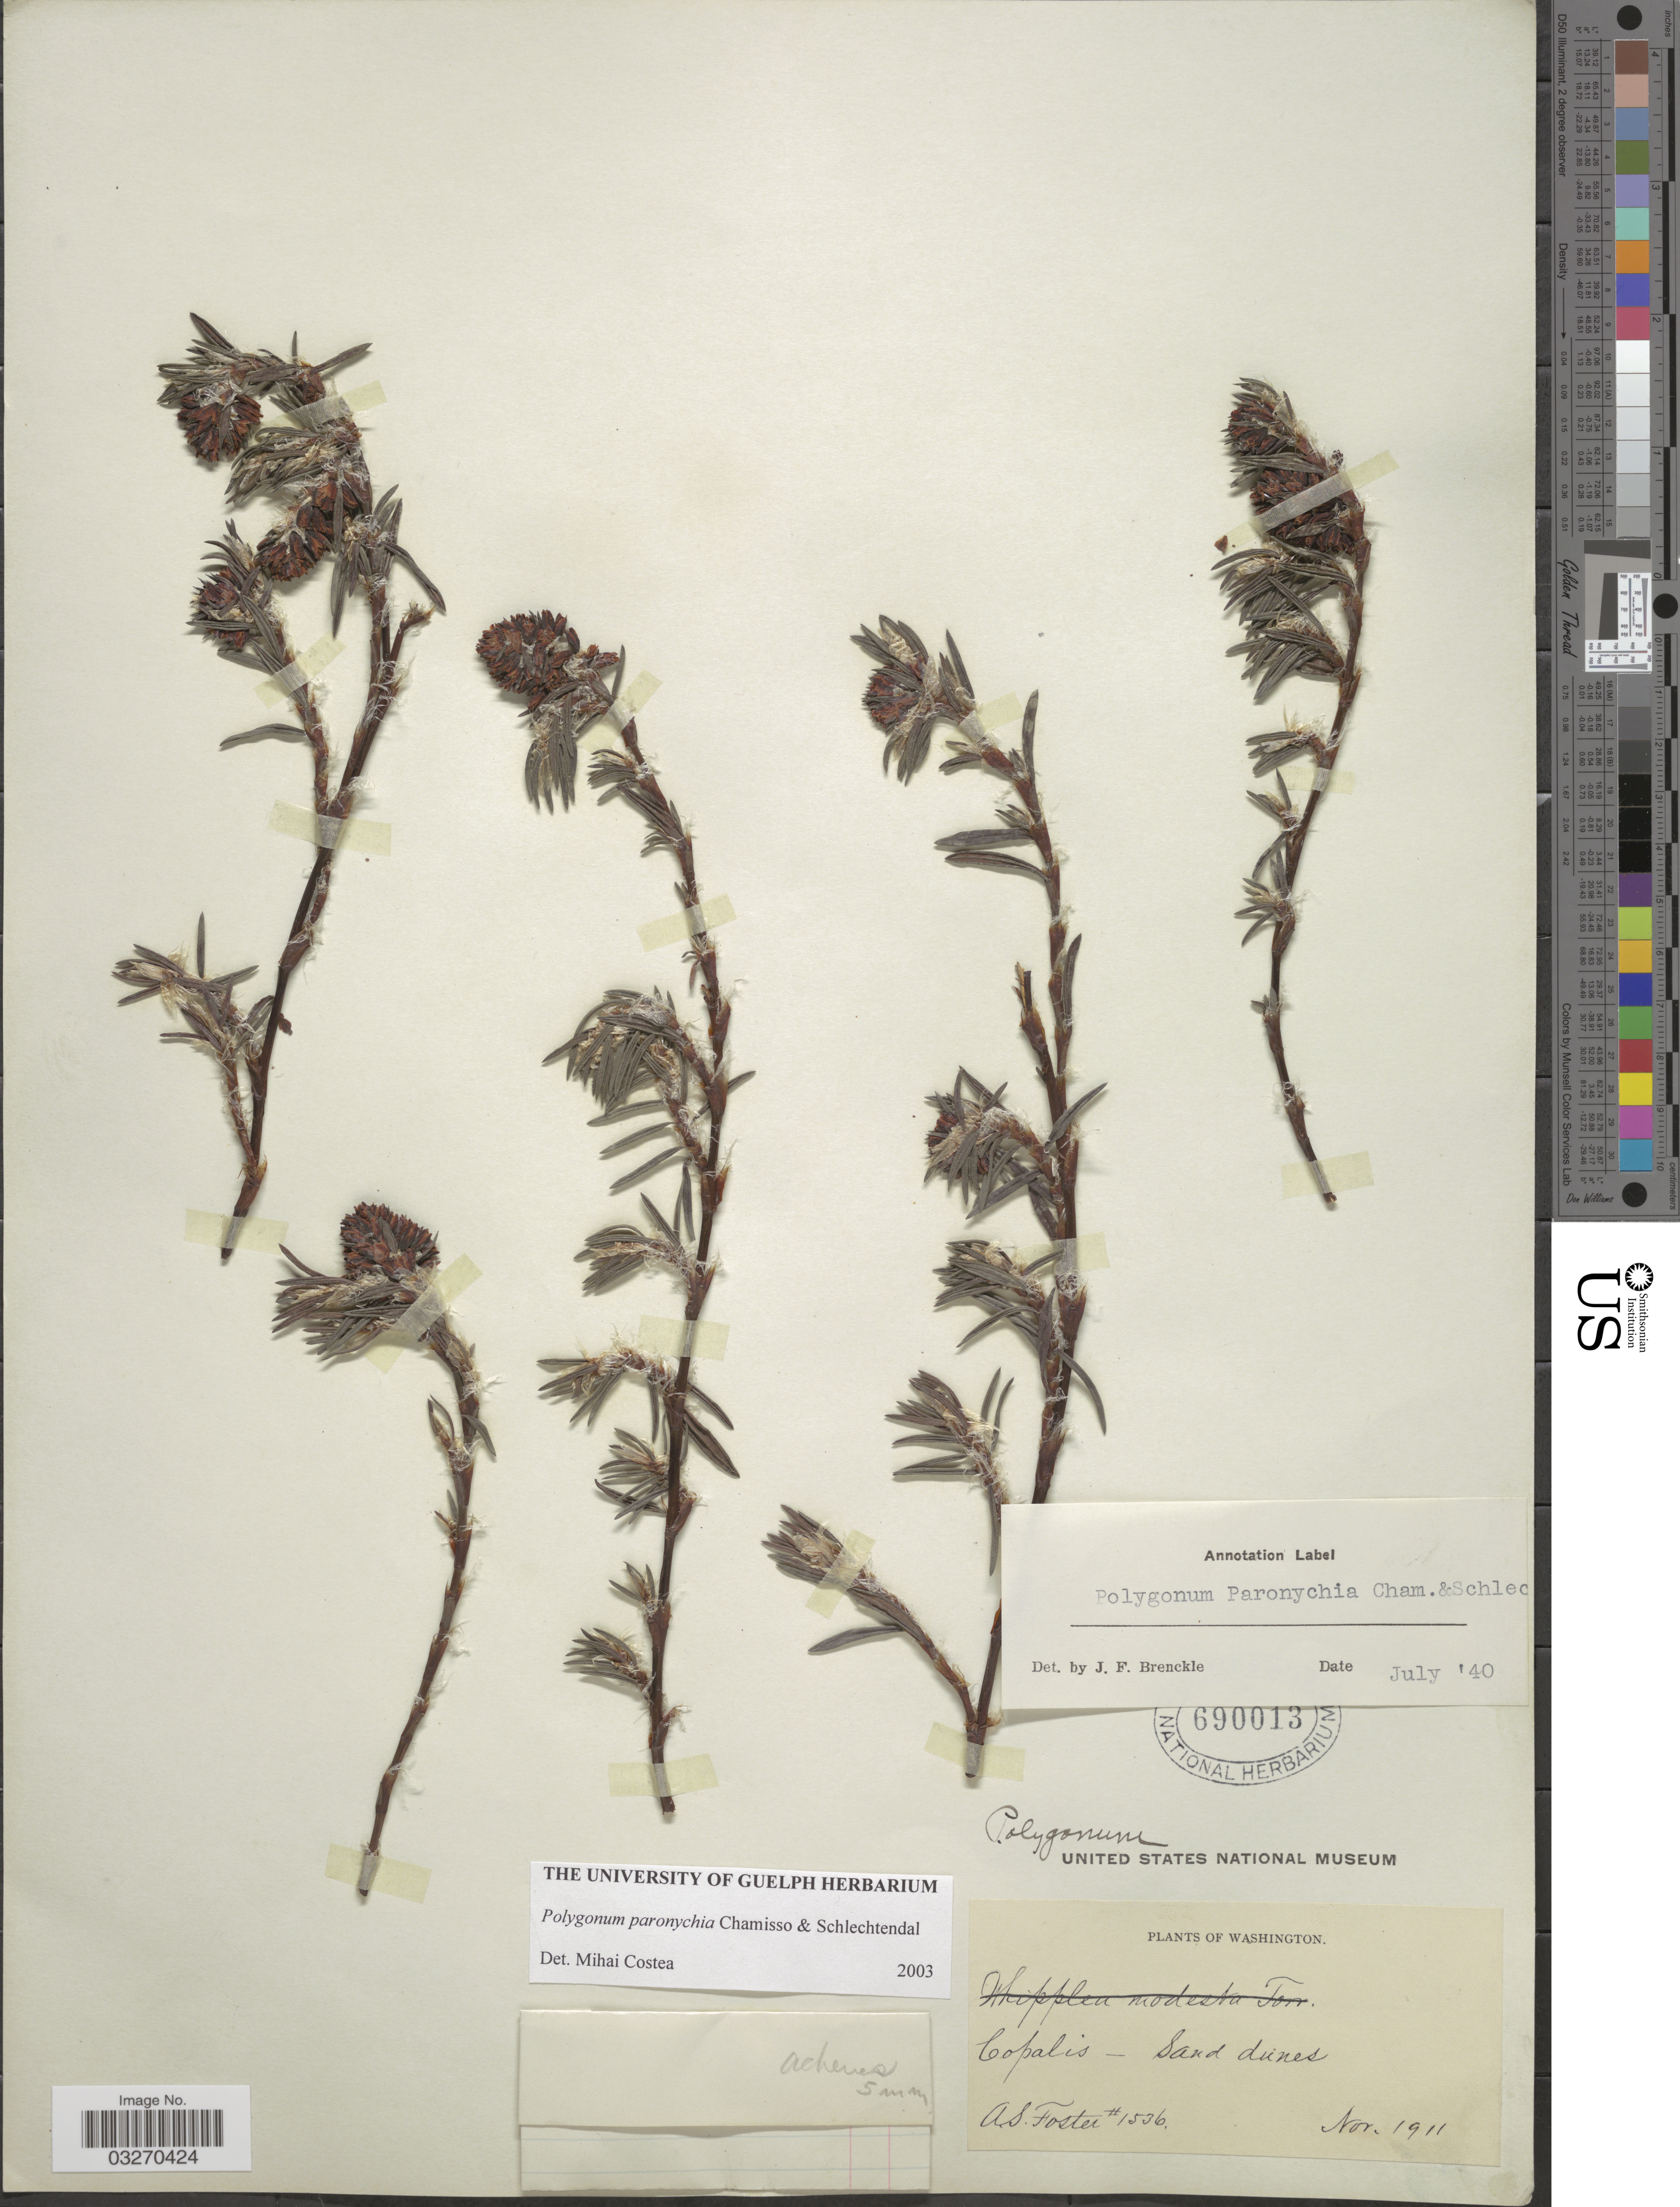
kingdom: Plantae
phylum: Tracheophyta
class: Magnoliopsida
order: Caryophyllales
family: Polygonaceae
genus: Polygonum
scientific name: Polygonum paronychia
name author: Cham. & Schltdl.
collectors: A. S. Foster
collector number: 1536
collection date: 1911-11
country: United States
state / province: Washington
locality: Copalis - Sand dunes.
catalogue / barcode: US 690013